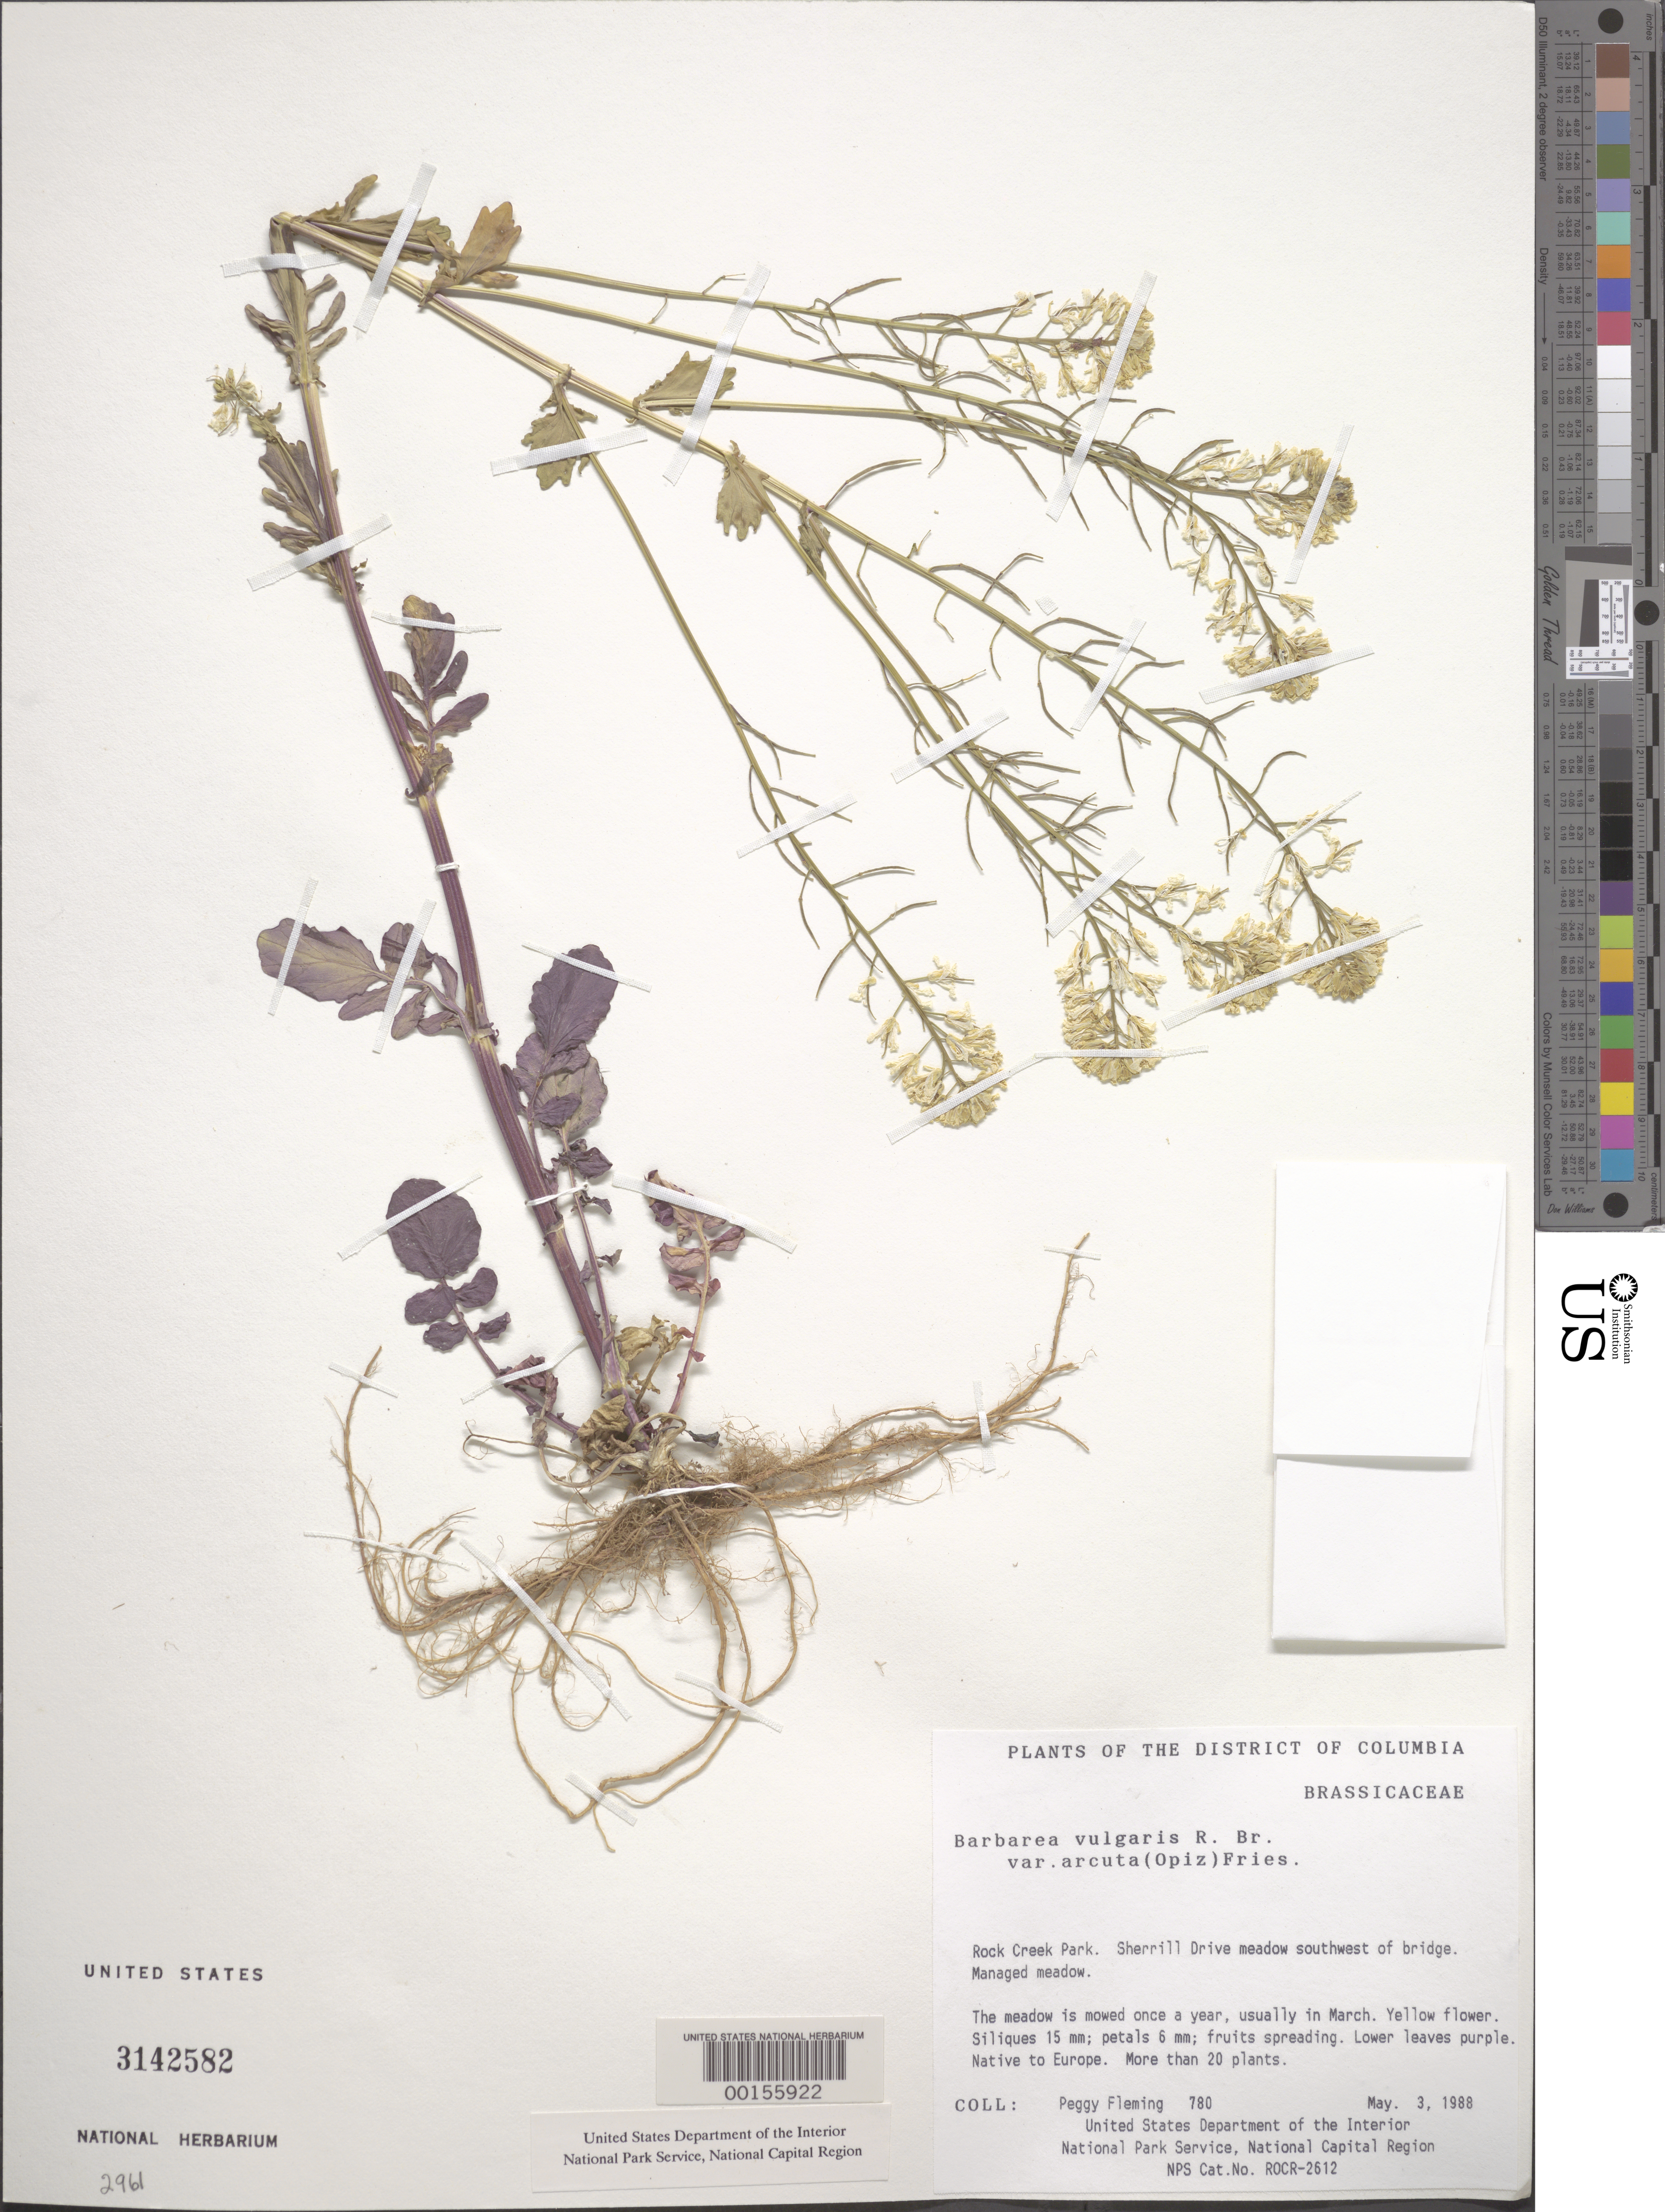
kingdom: Plantae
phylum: Tracheophyta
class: Magnoliopsida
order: Brassicales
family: Brassicaceae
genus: Barbarea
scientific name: Barbarea vulgaris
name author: W.T. Aiton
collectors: P. Fleming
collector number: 780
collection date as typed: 03 May 1988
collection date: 1988-05-03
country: United States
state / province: District of Columbia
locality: Rock Creek Park, Sherrill Drive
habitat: damaged meadow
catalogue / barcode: US 3142582